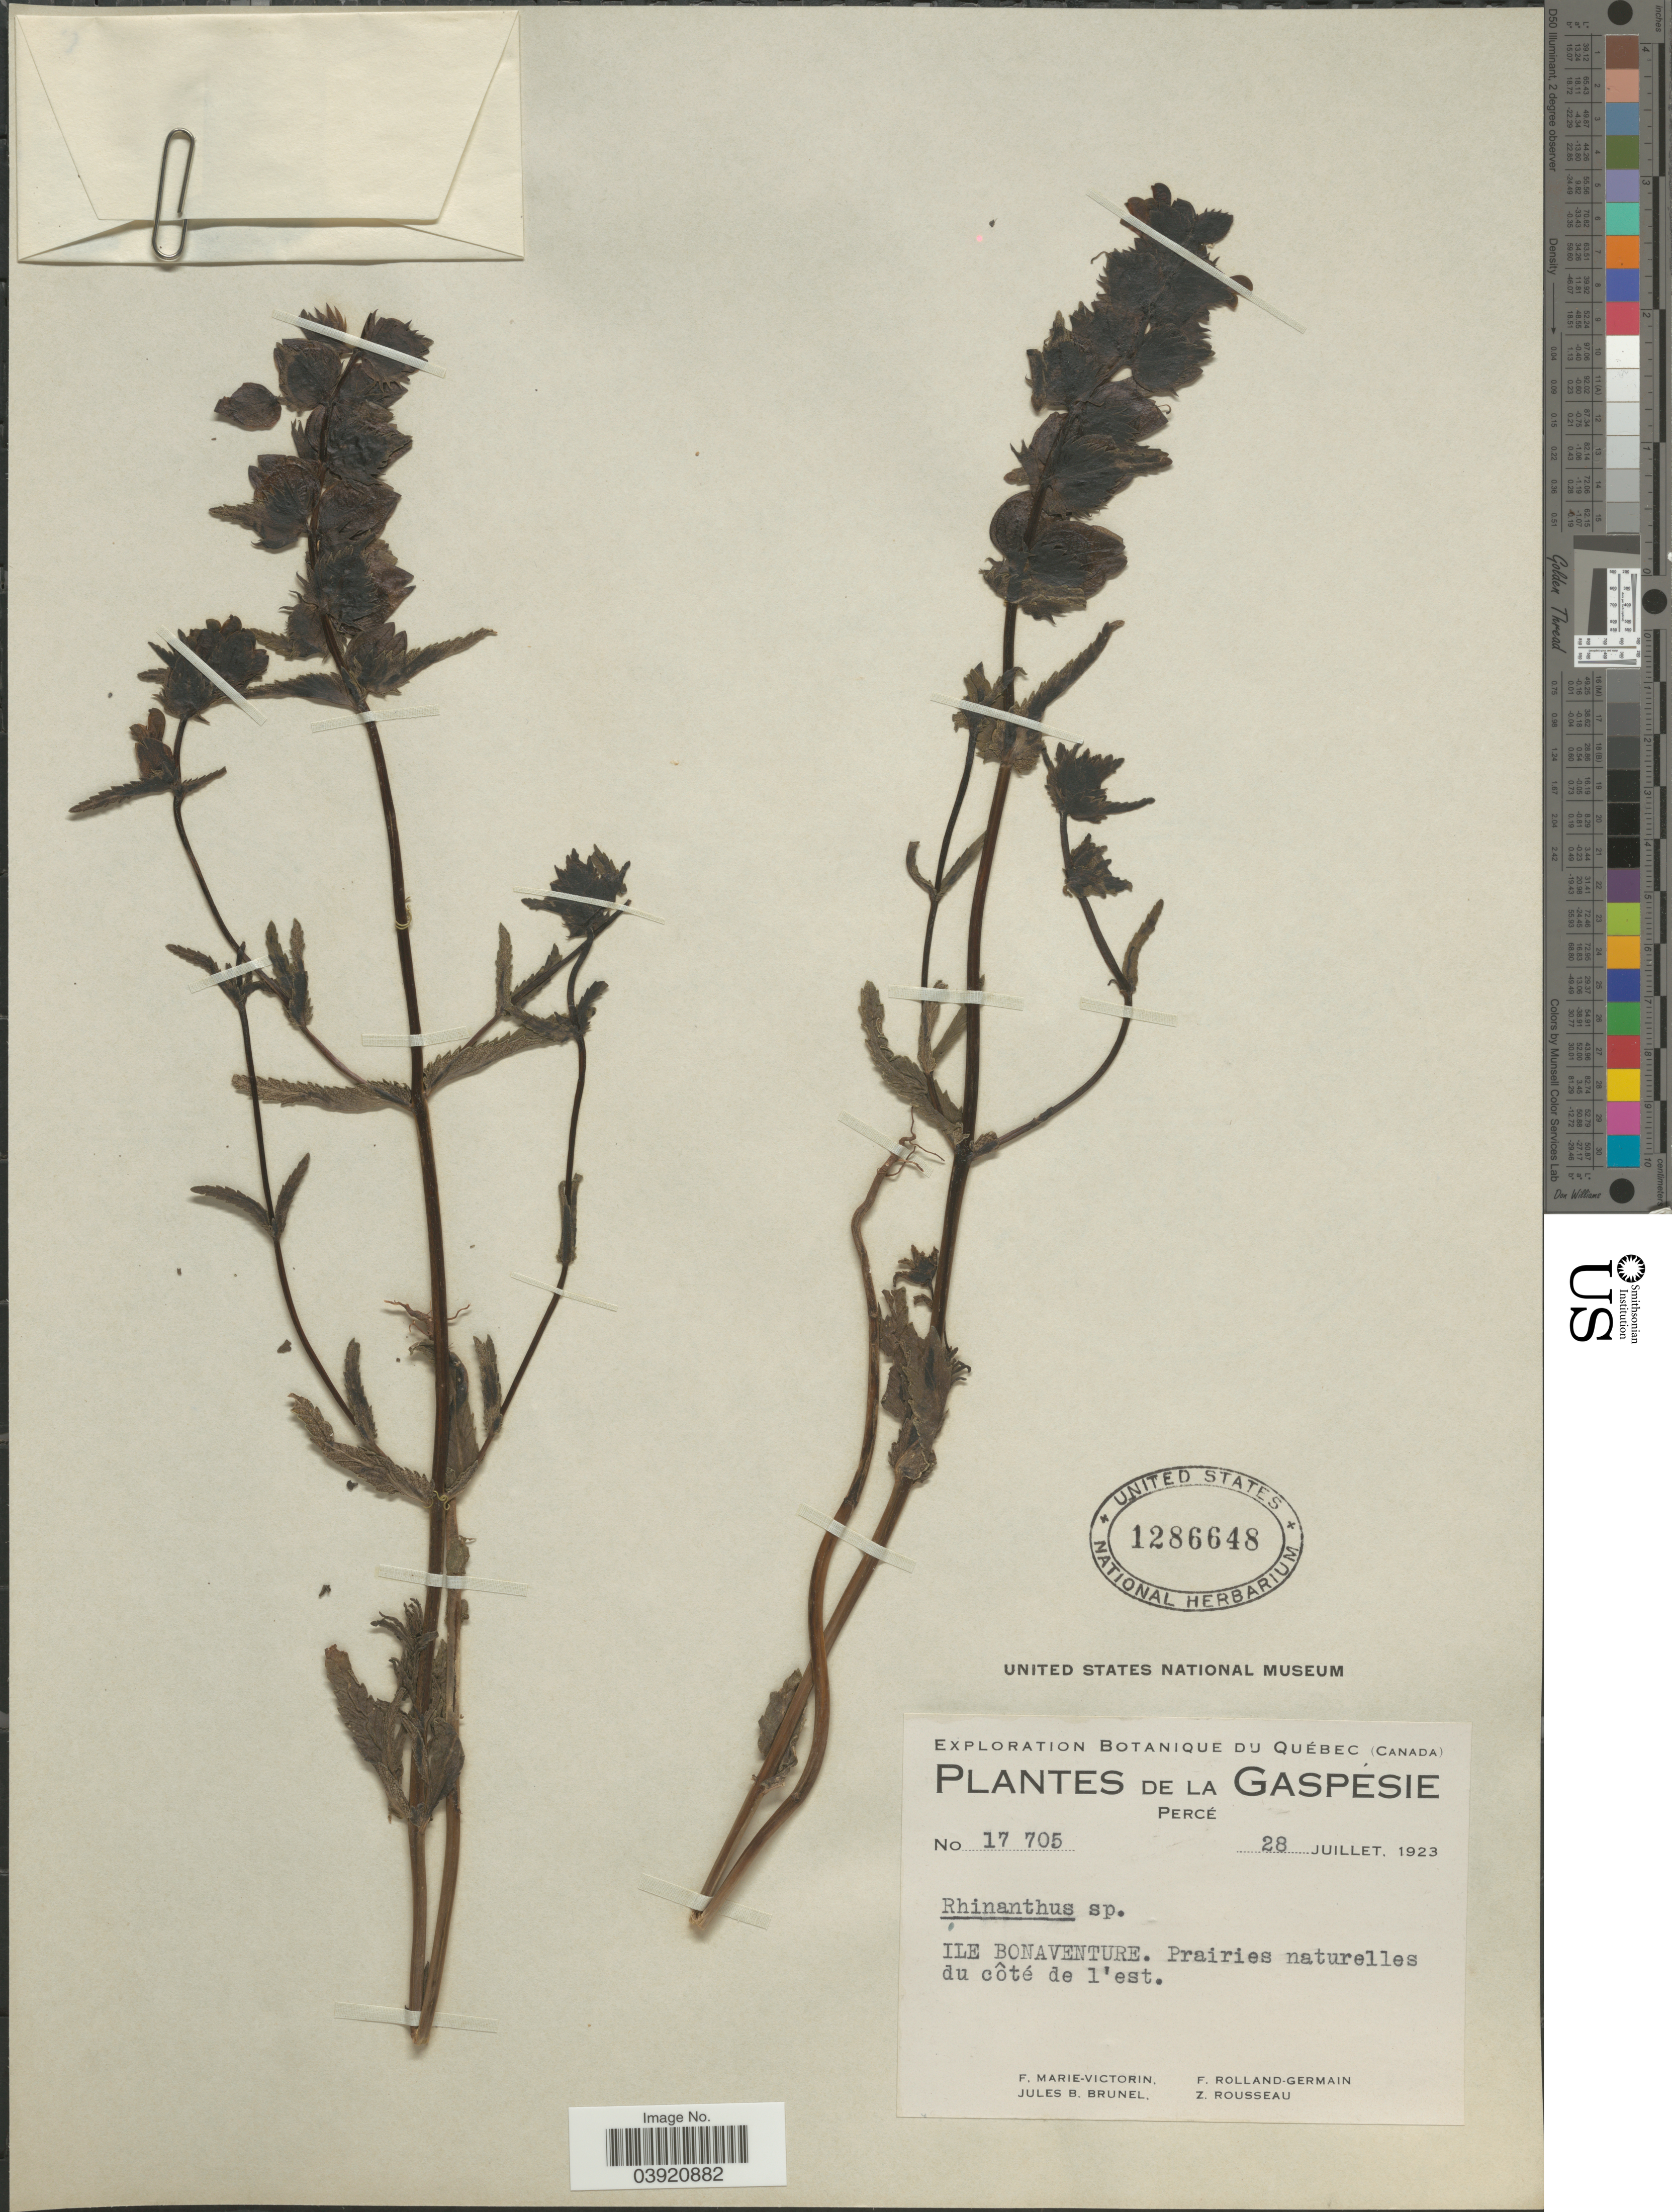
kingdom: Plantae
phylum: Tracheophyta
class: Magnoliopsida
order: Lamiales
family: Orobanchaceae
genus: Rhinanthus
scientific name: Rhinanthus sp.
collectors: F. Marie-Victorin, Rolland-Germain, J. Brunel & Z. Rousseau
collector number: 17705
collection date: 1923-07-28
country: Canada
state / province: Quebec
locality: La Gaspesie. Percé. Ile Bonaventure. Prairies naturelles du côté de l' est.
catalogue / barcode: US 1286648